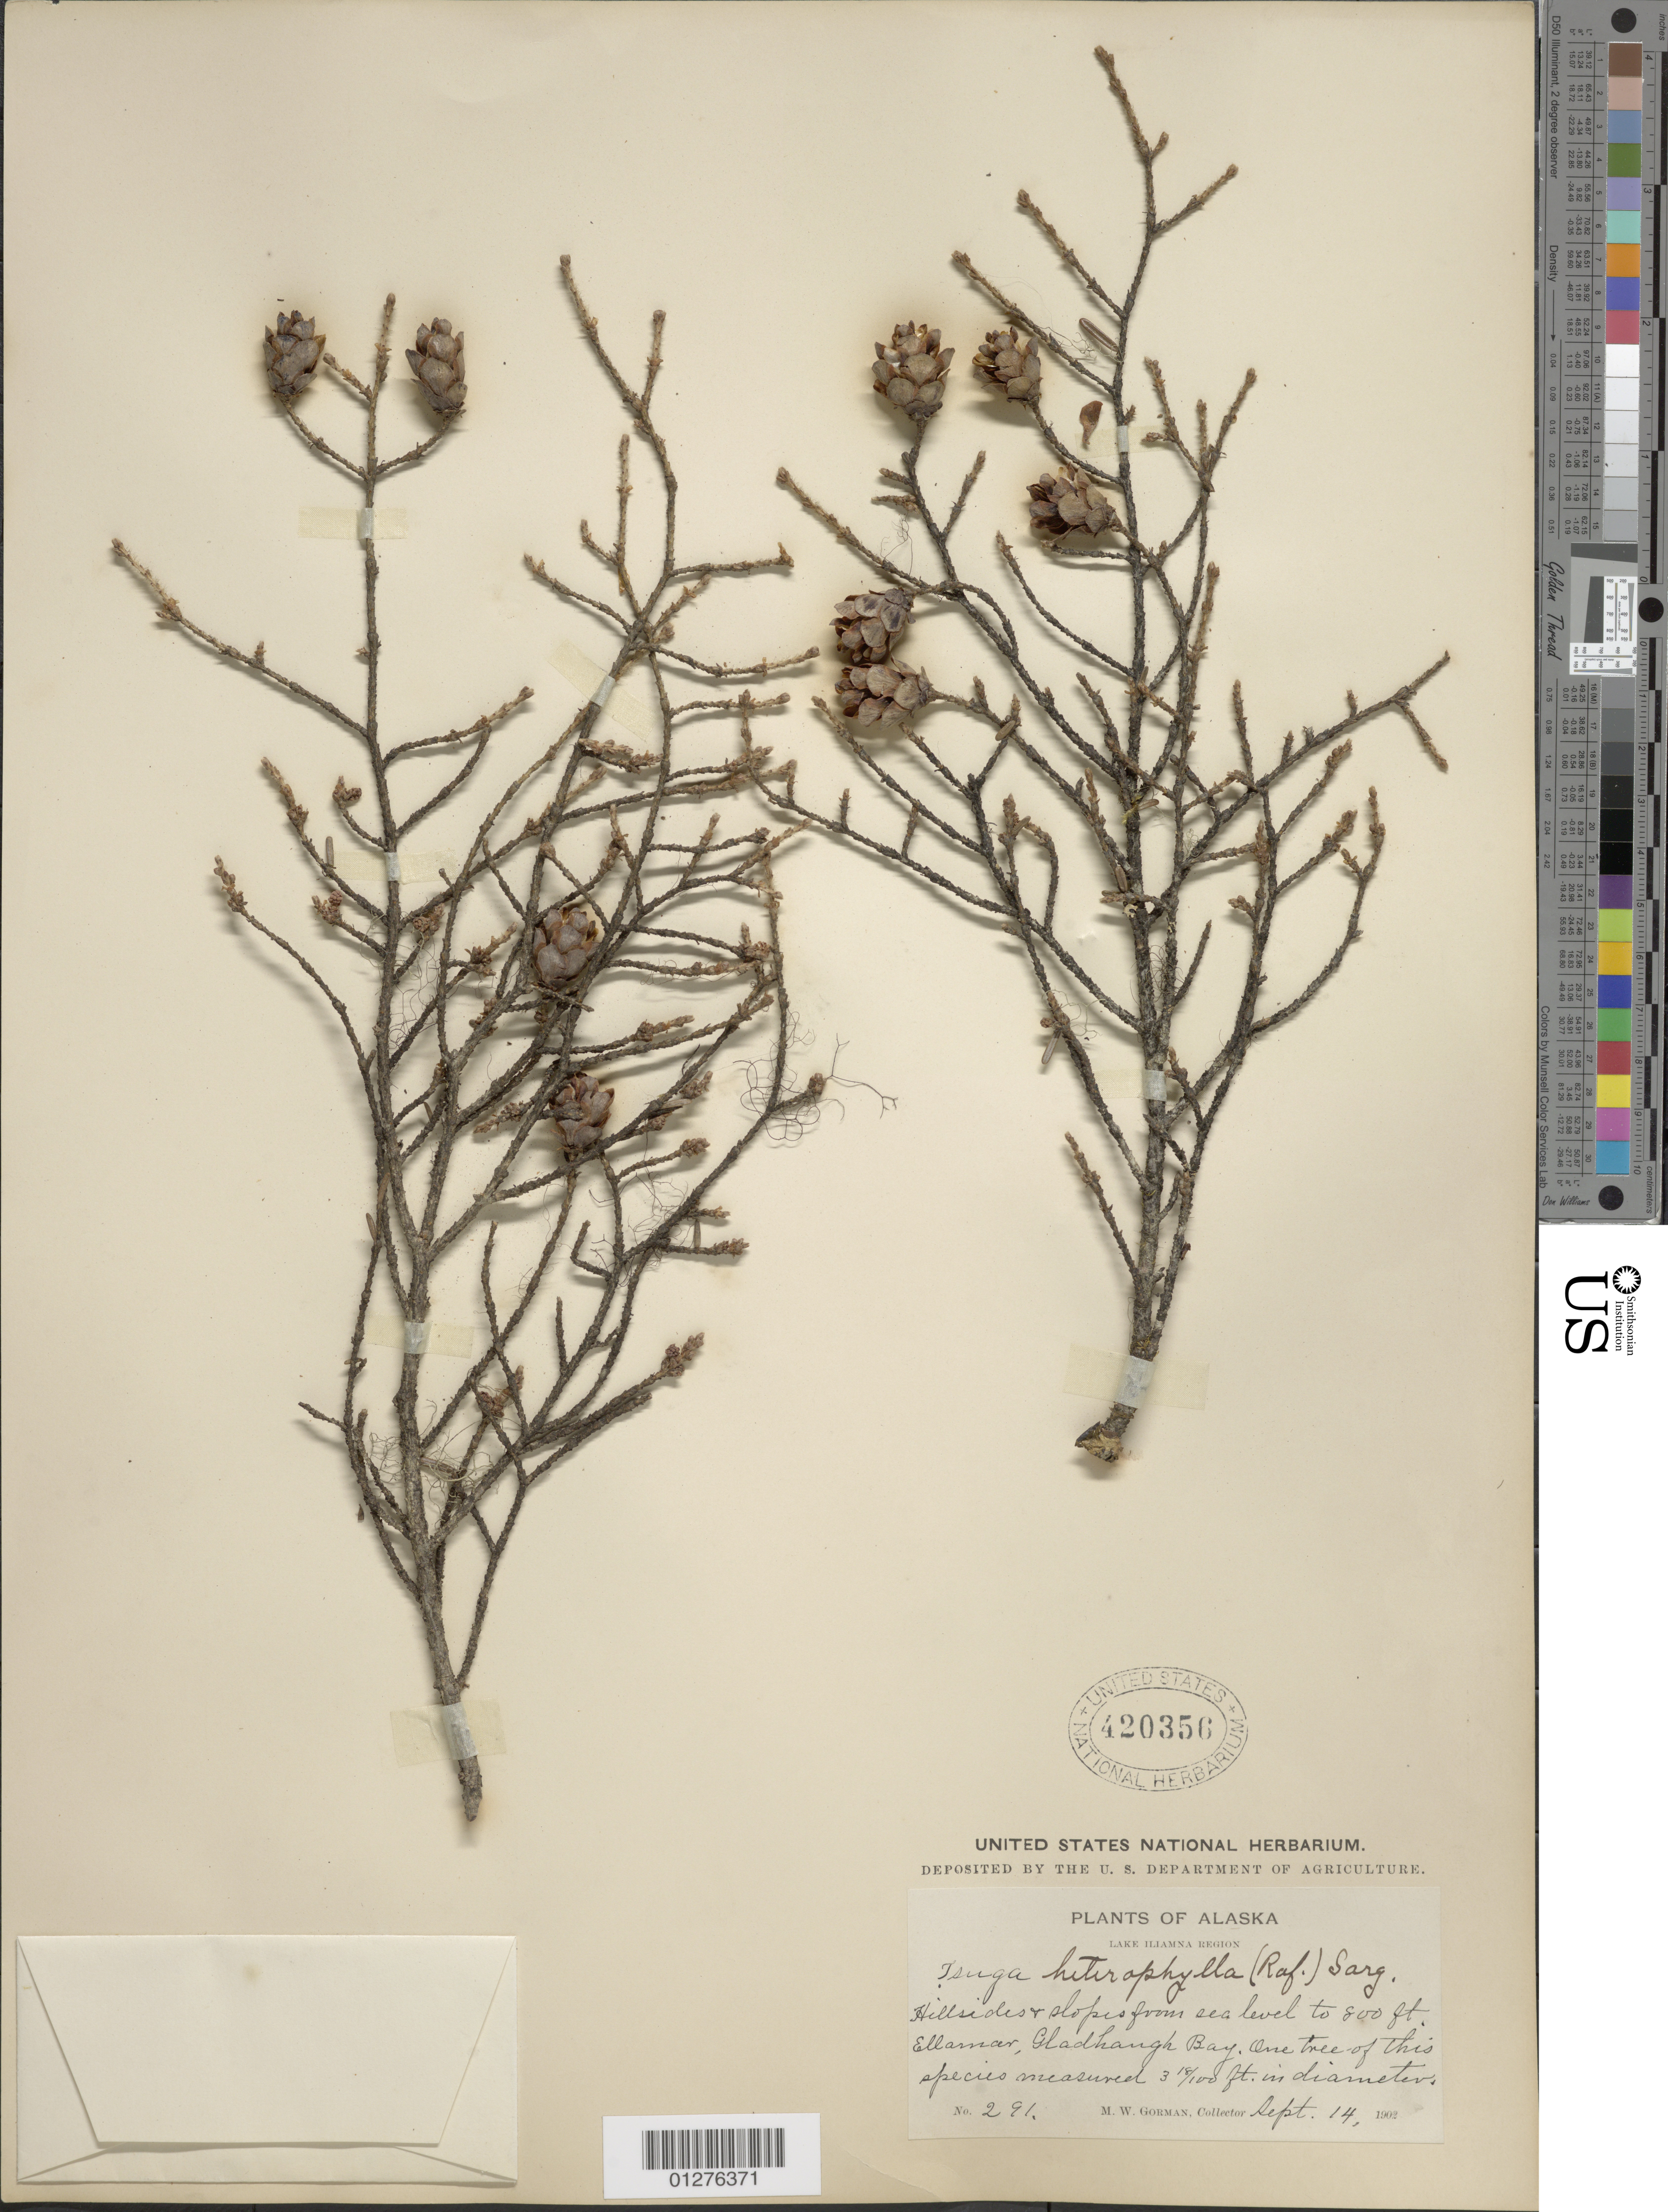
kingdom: Plantae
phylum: Tracheophyta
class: Pinopsida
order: Pinales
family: Pinaceae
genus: Tsuga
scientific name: Tsuga heterophylla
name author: (Raf.) Sarg.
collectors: M. W. Gorman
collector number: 291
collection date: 1902-09-14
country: United States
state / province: Alaska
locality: Ellamar, Gladhangh Bay.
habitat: Hillsides+slopes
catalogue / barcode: US 420356